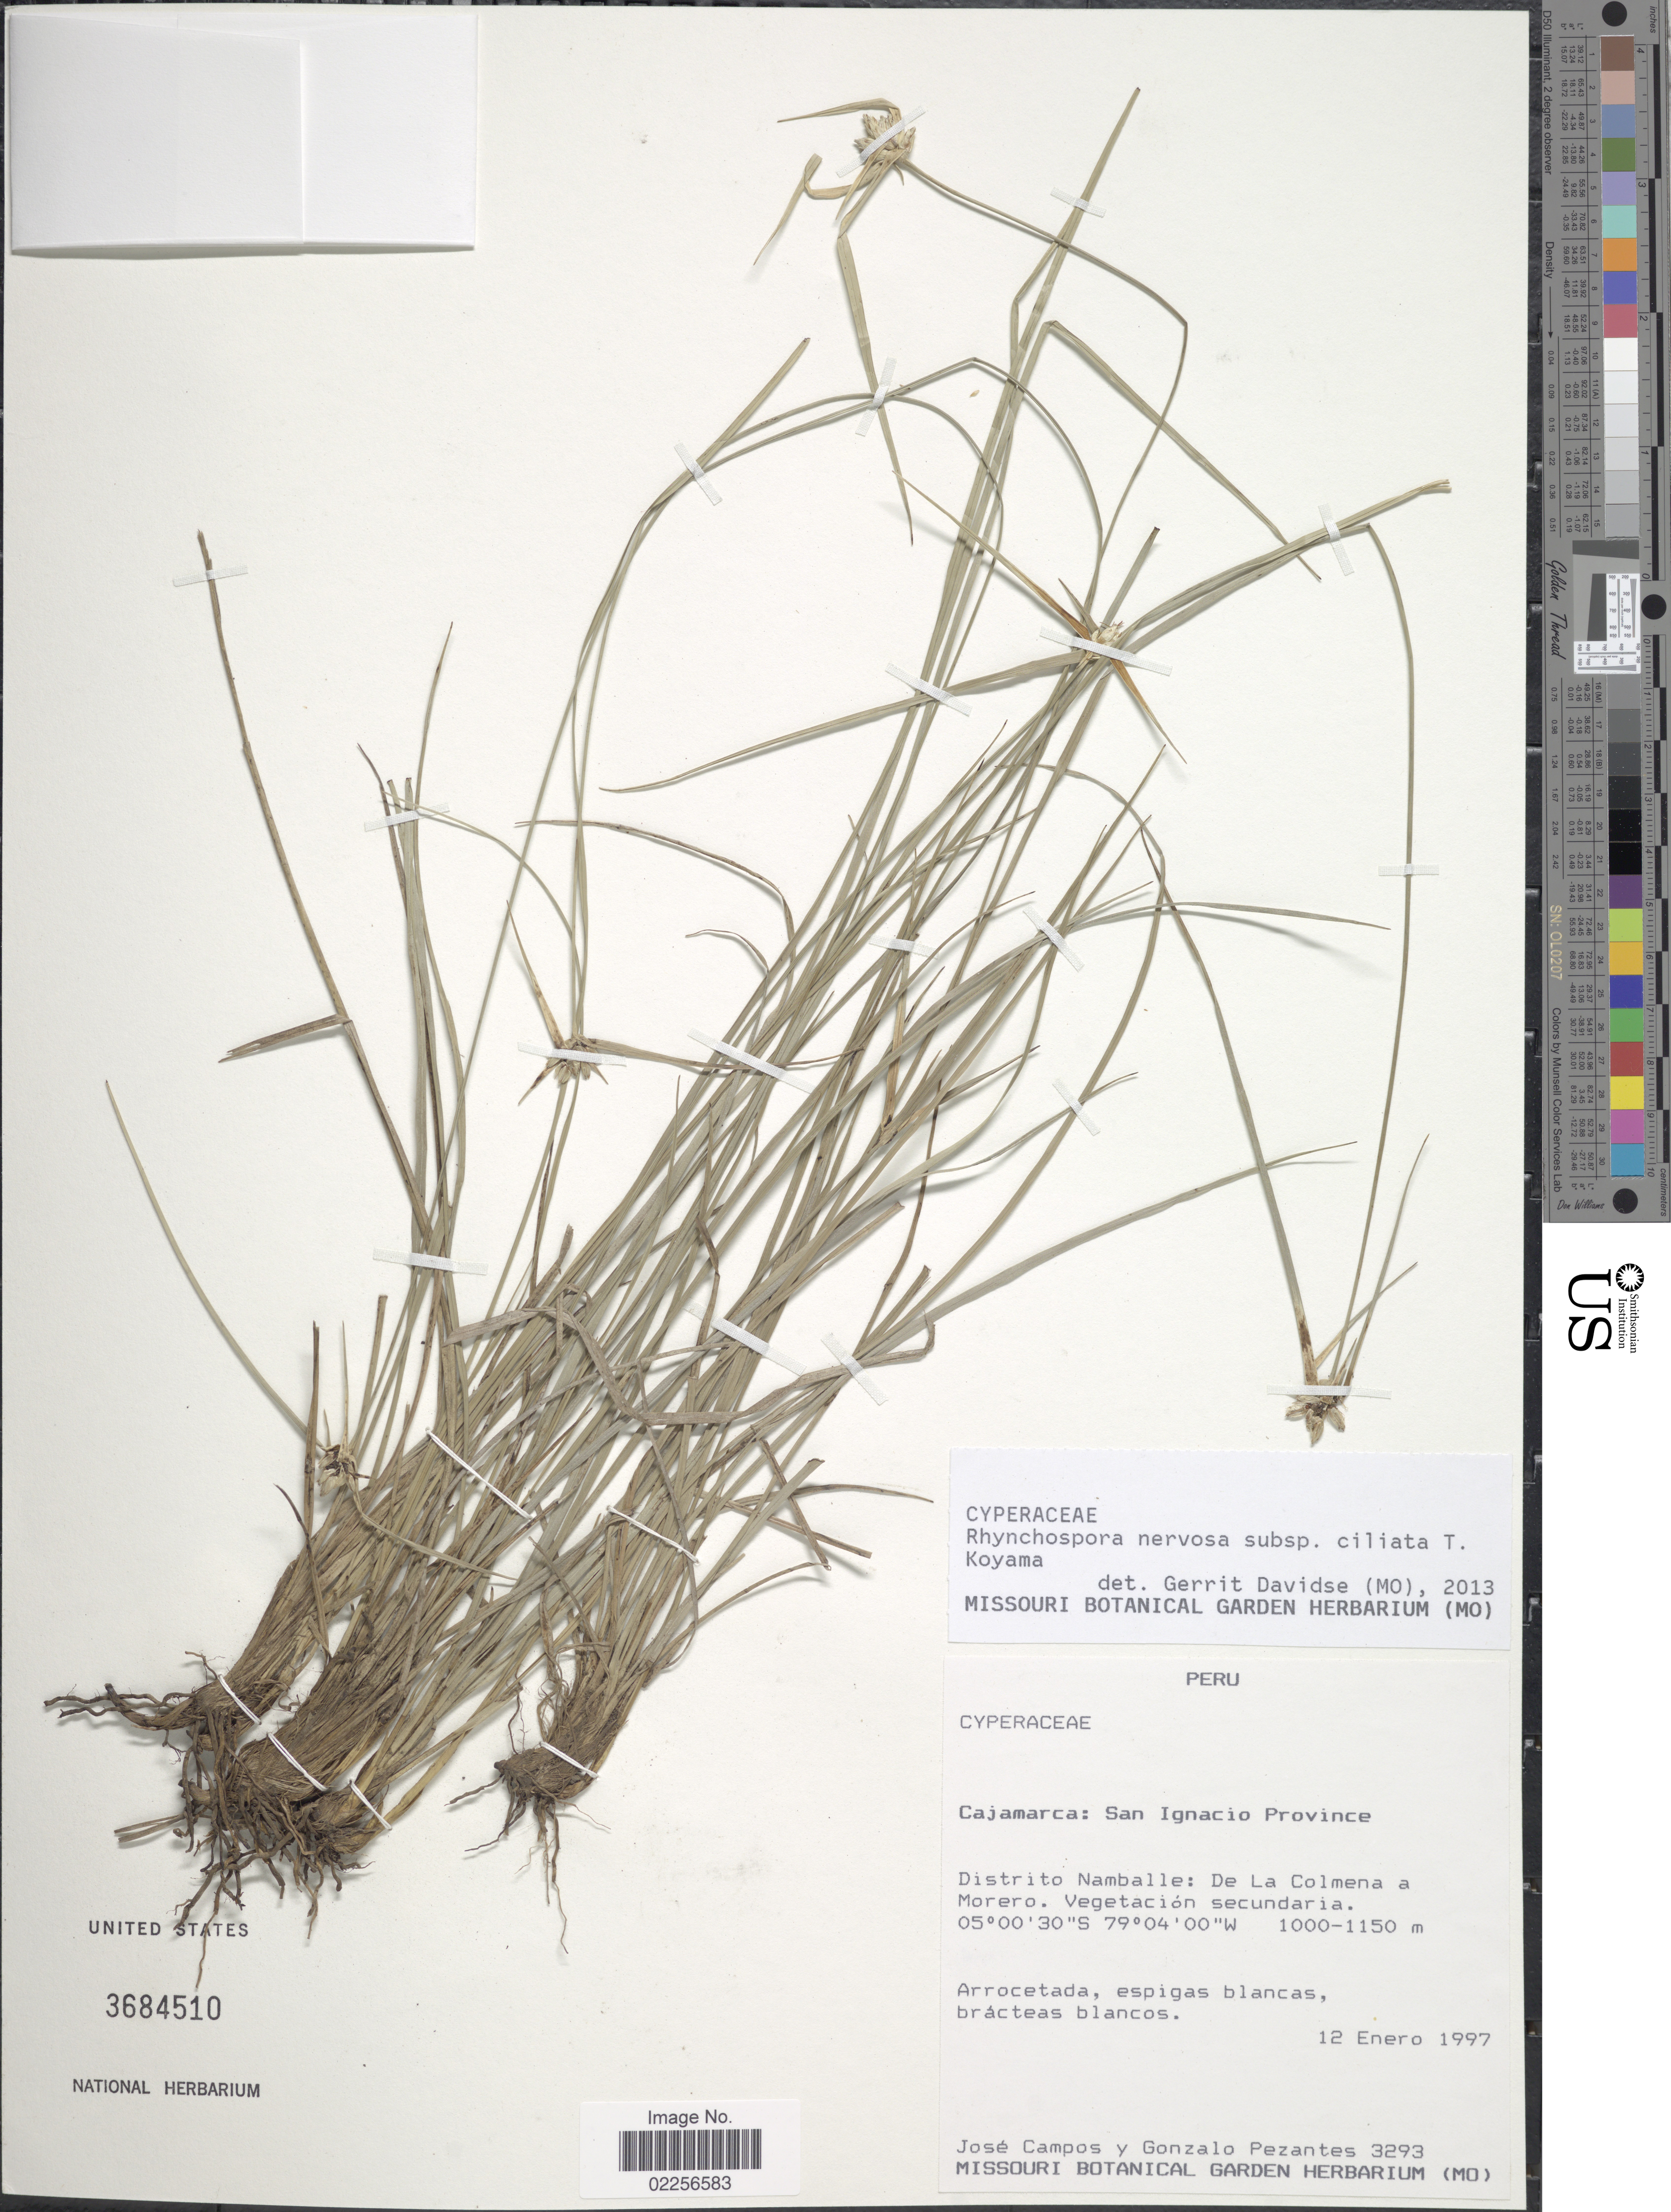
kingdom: Plantae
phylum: Tracheophyta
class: Liliopsida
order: Poales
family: Cyperaceae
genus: Rhynchospora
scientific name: Rhynchospora ciliata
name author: (G. Mey.) Kük.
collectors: J. Campos & G. Pezantes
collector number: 3293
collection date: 1997-01-12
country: Peru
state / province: Cajamarca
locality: San Ignacio Province, Distrito Namballe, d La Colmena a Morero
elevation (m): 1000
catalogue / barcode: US 3684510